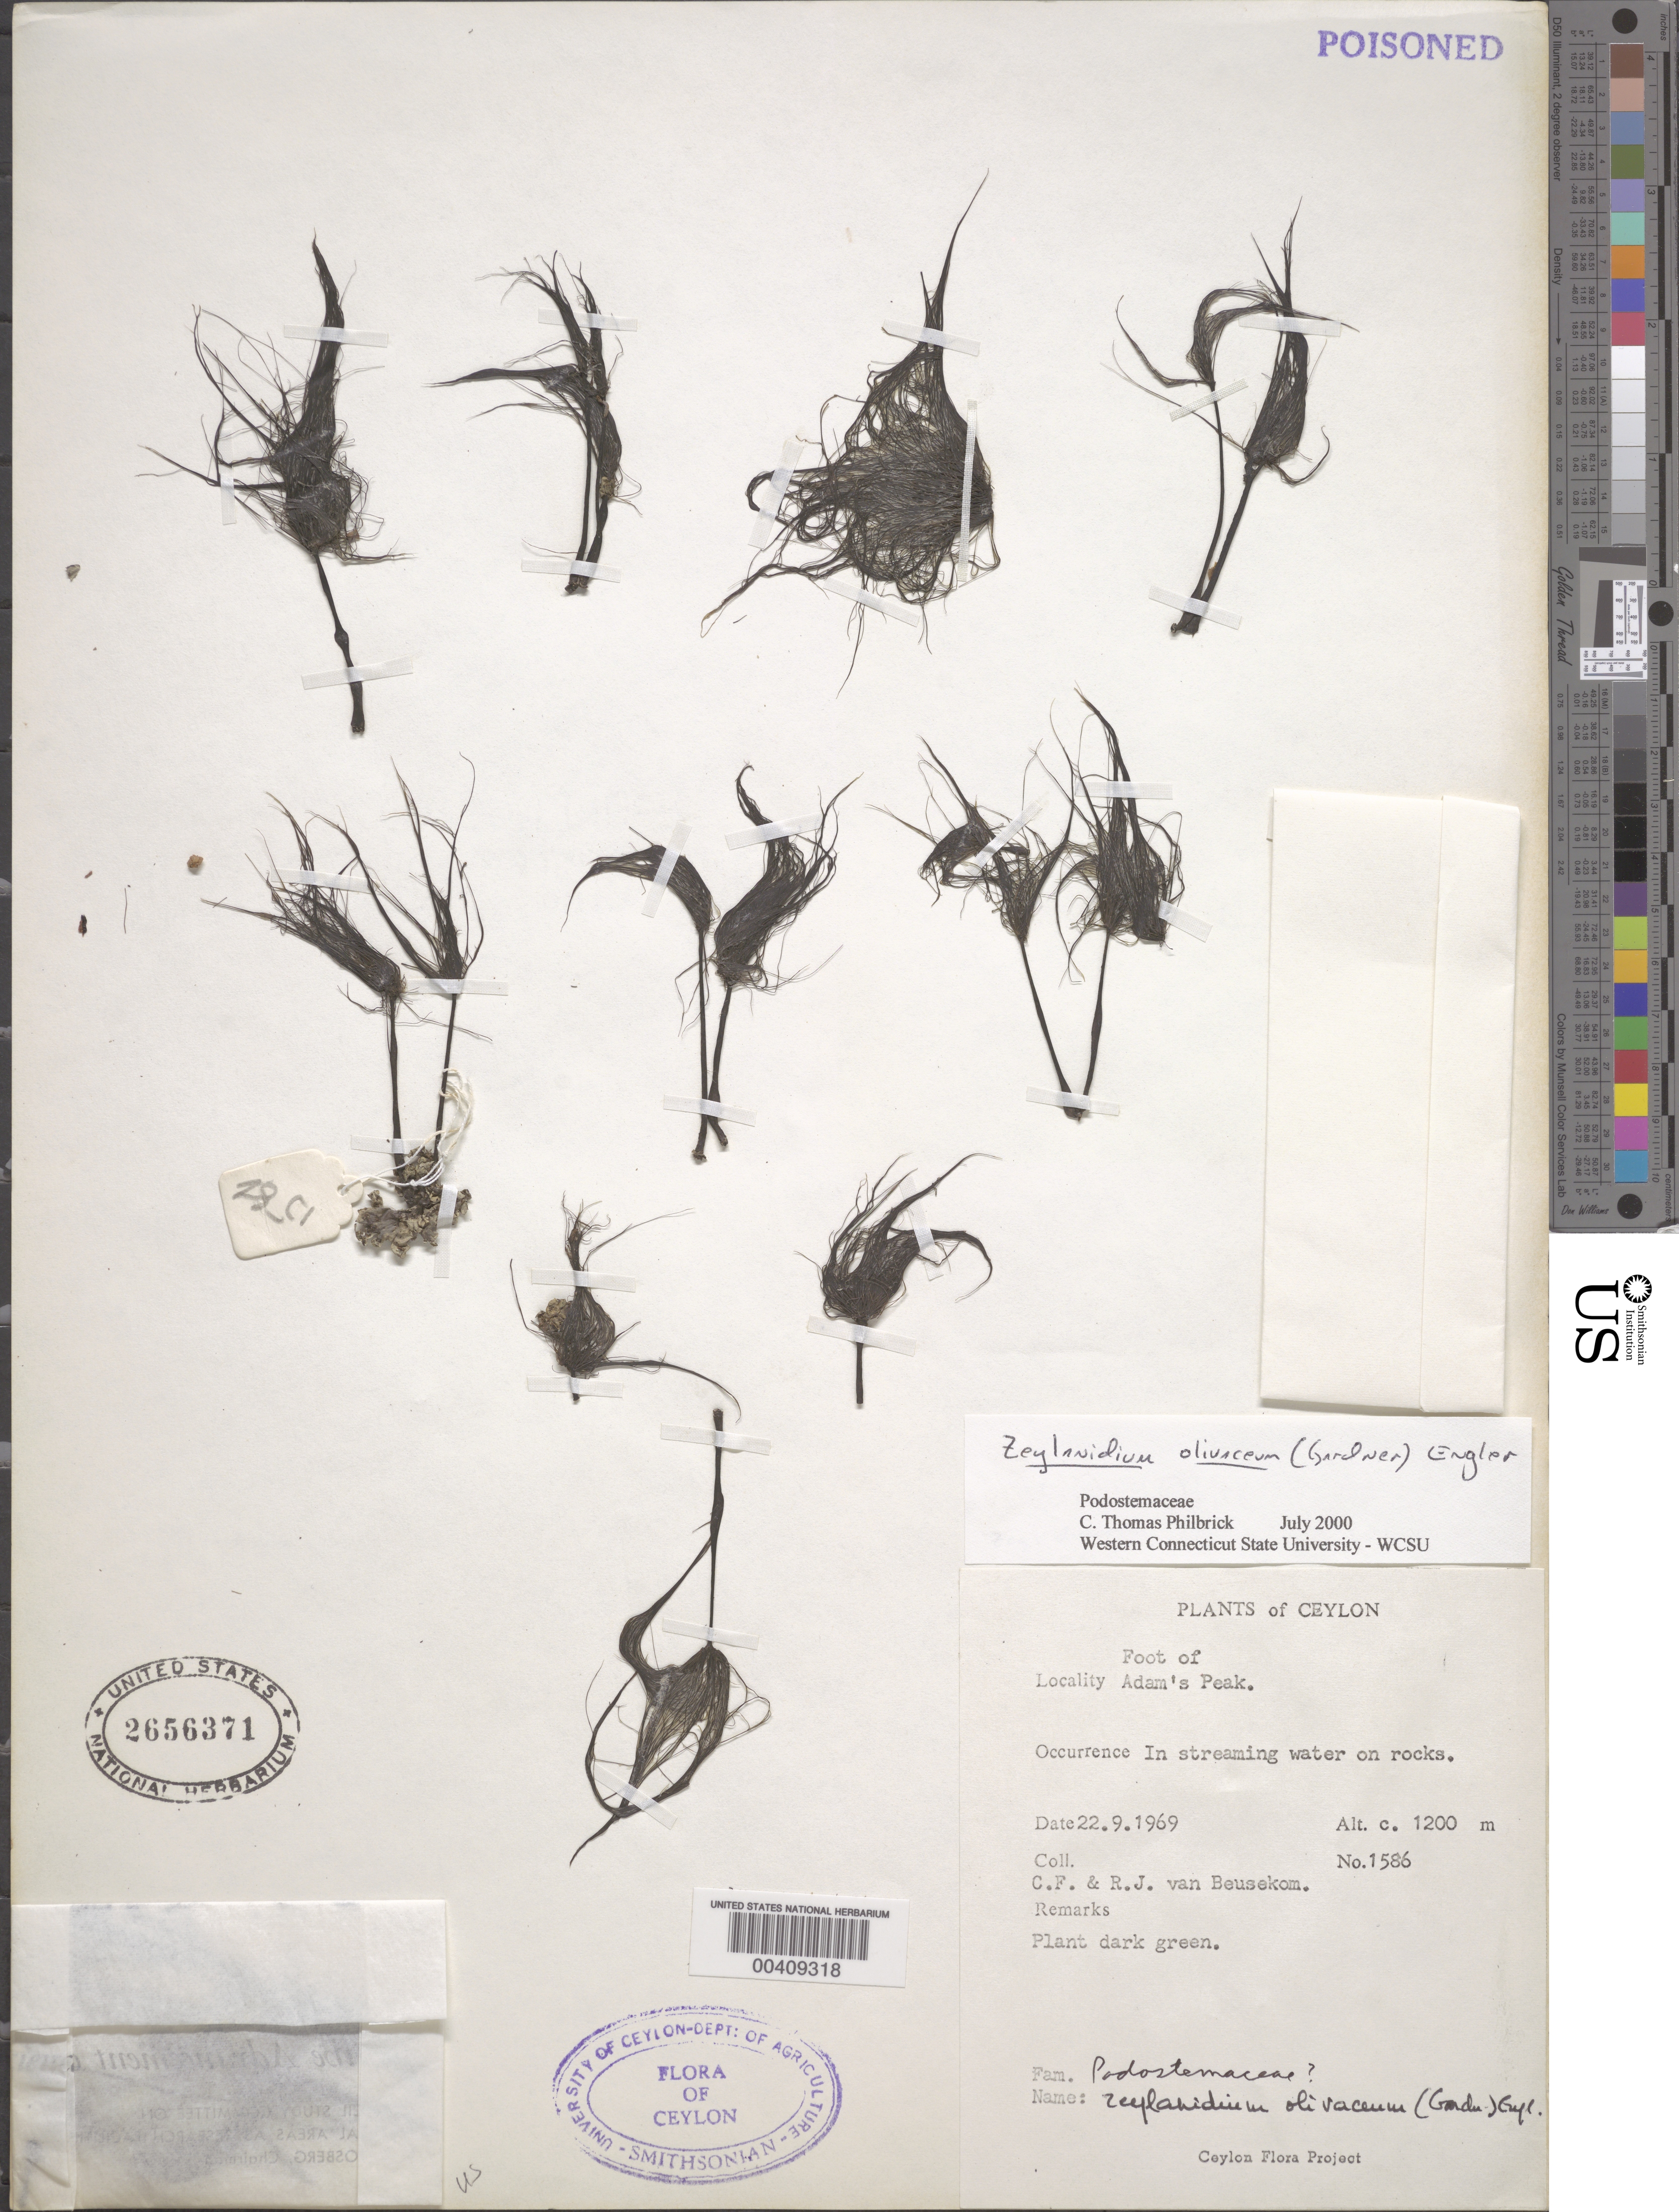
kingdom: Plantae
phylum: Tracheophyta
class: Magnoliopsida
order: Malpighiales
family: Podostemaceae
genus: Zeylanidium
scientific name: Zeylanidium olivaceum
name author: (Gardner) Engl.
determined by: Philbrick, C. Thomas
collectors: C. F. Beusekom & R. Beusekom-Osinga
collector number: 1586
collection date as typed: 22 Dec 1971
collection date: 1971-12-22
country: Sri Lanka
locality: Adam's peak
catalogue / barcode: US 2656371